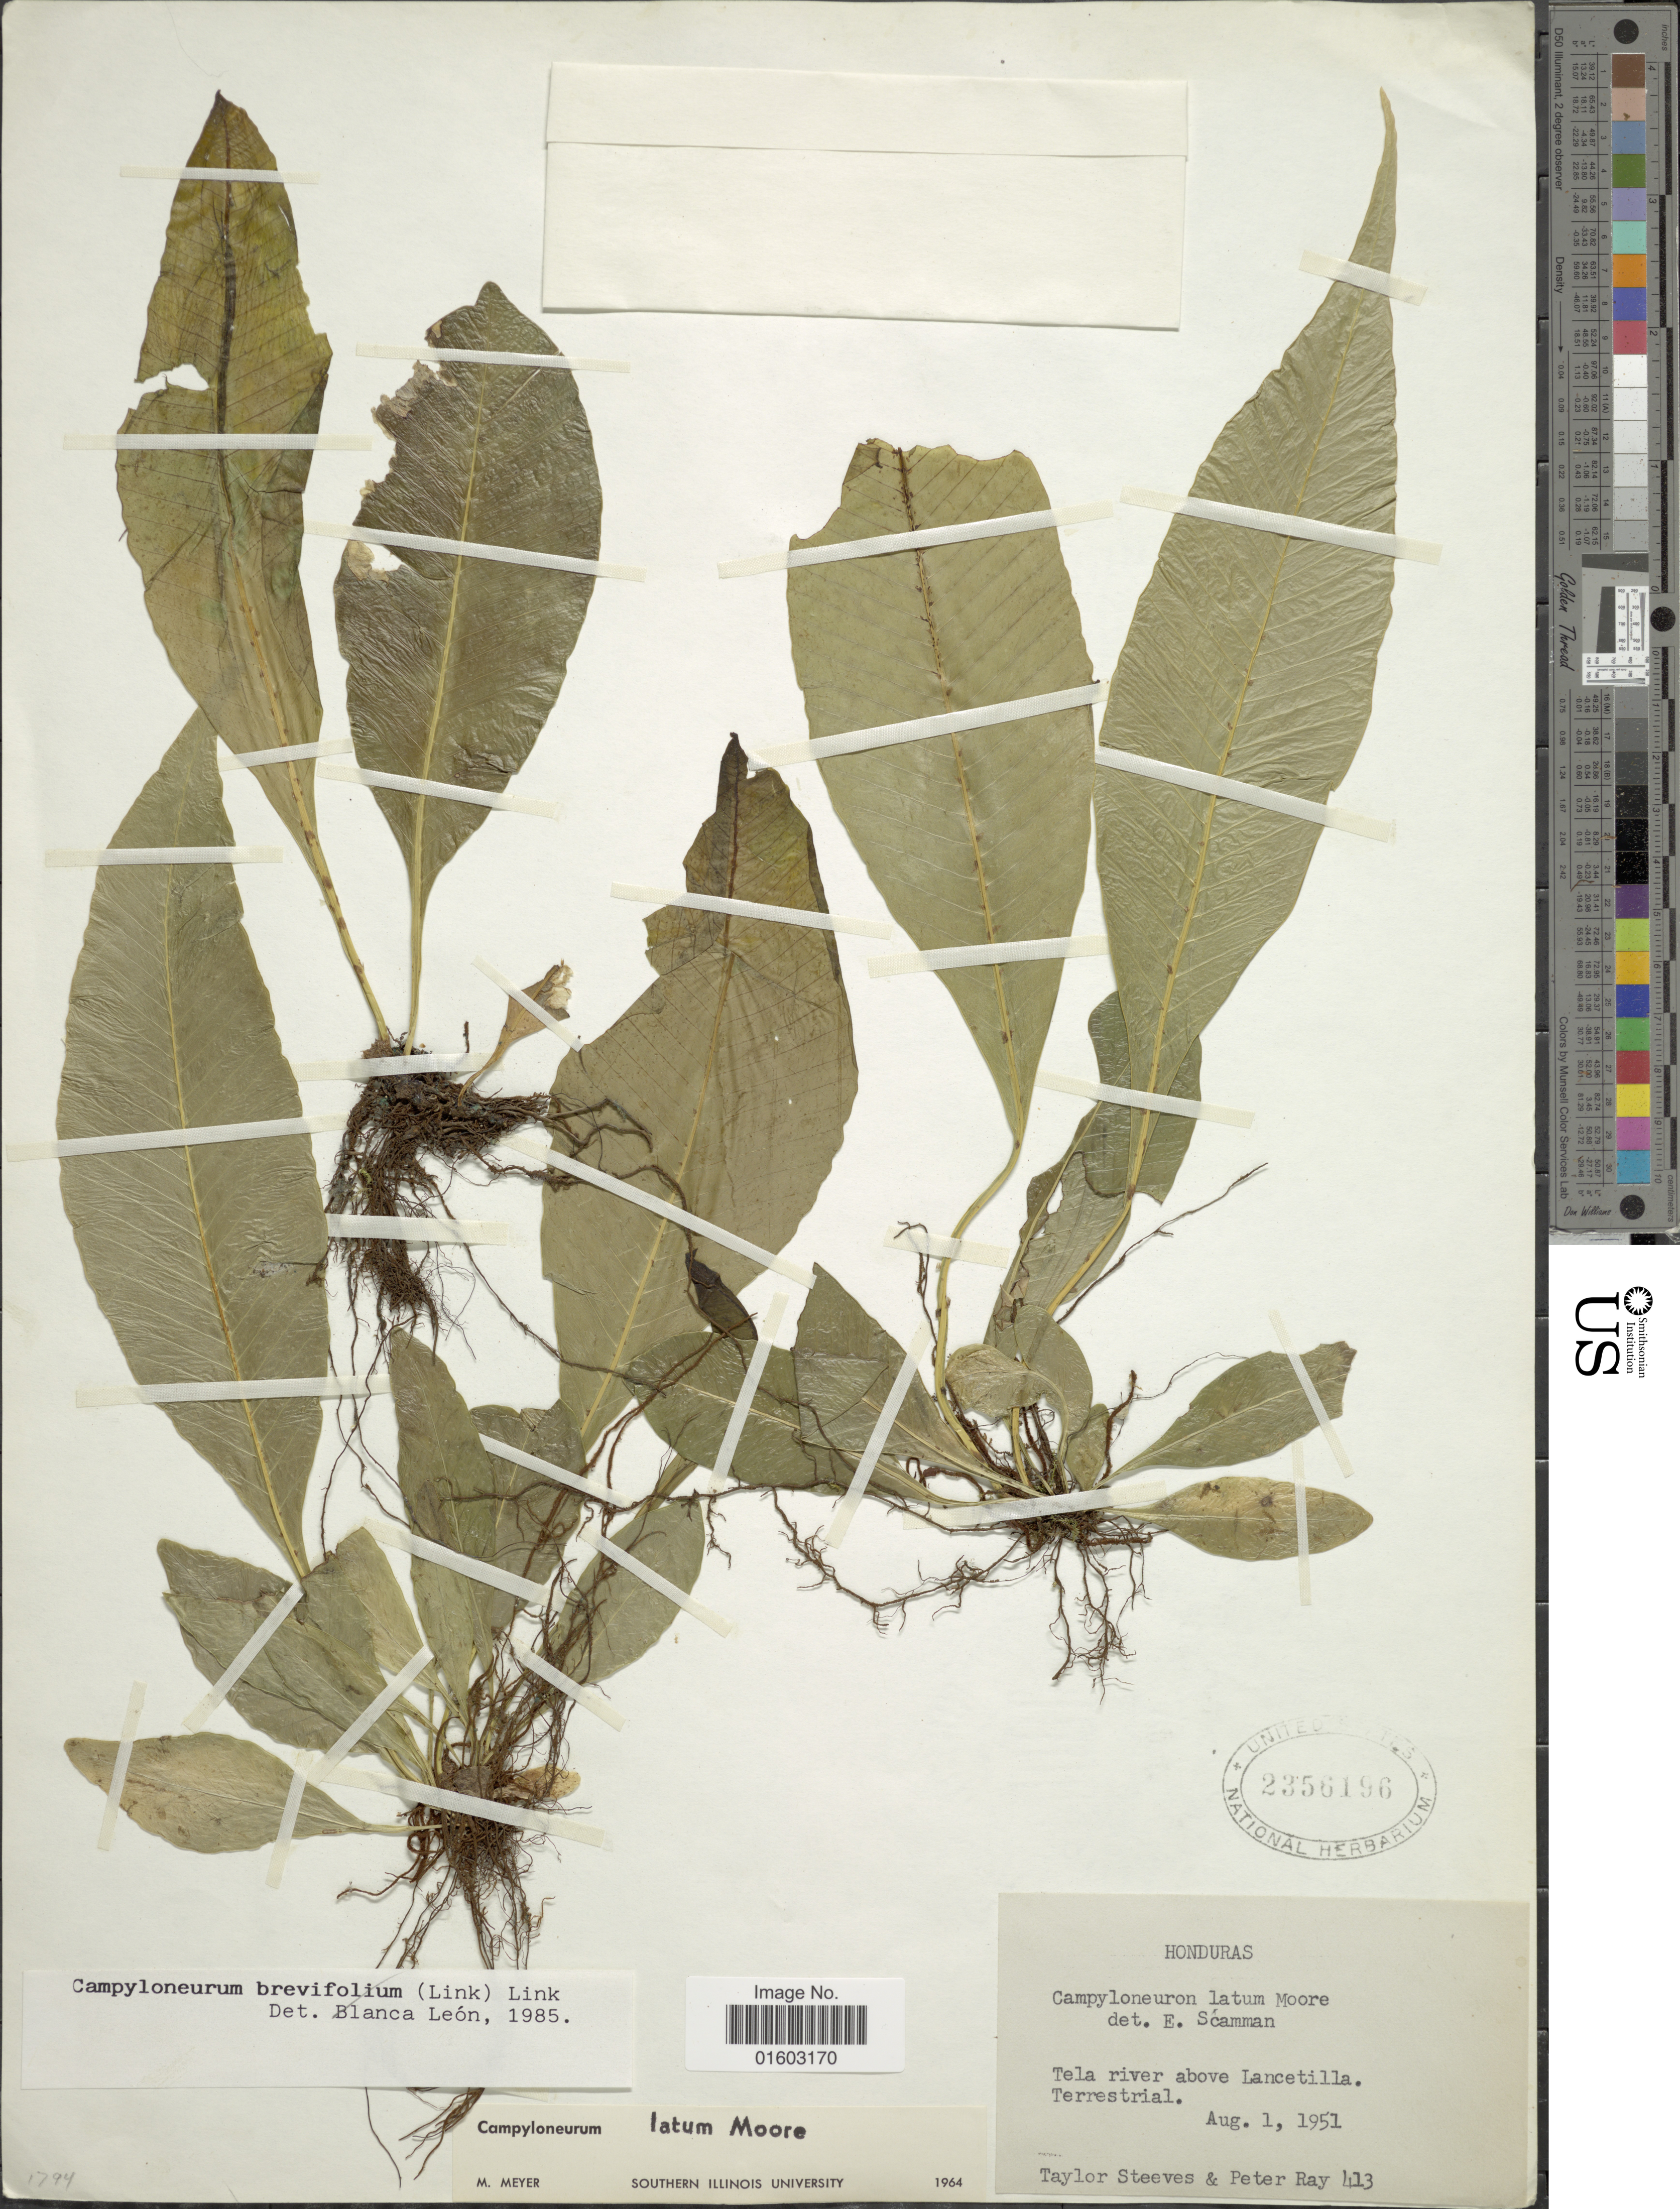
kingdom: Plantae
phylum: Tracheophyta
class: Polypodiopsida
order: Polypodiales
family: Polypodiaceae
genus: Campyloneurum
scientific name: Campyloneurum phyllitidis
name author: (L.) C. Presl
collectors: T. Steeves & P. Ray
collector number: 413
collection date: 1951-08-01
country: Honduras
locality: Tela River above Lancetilla. Terrestrial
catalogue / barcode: US 2356196